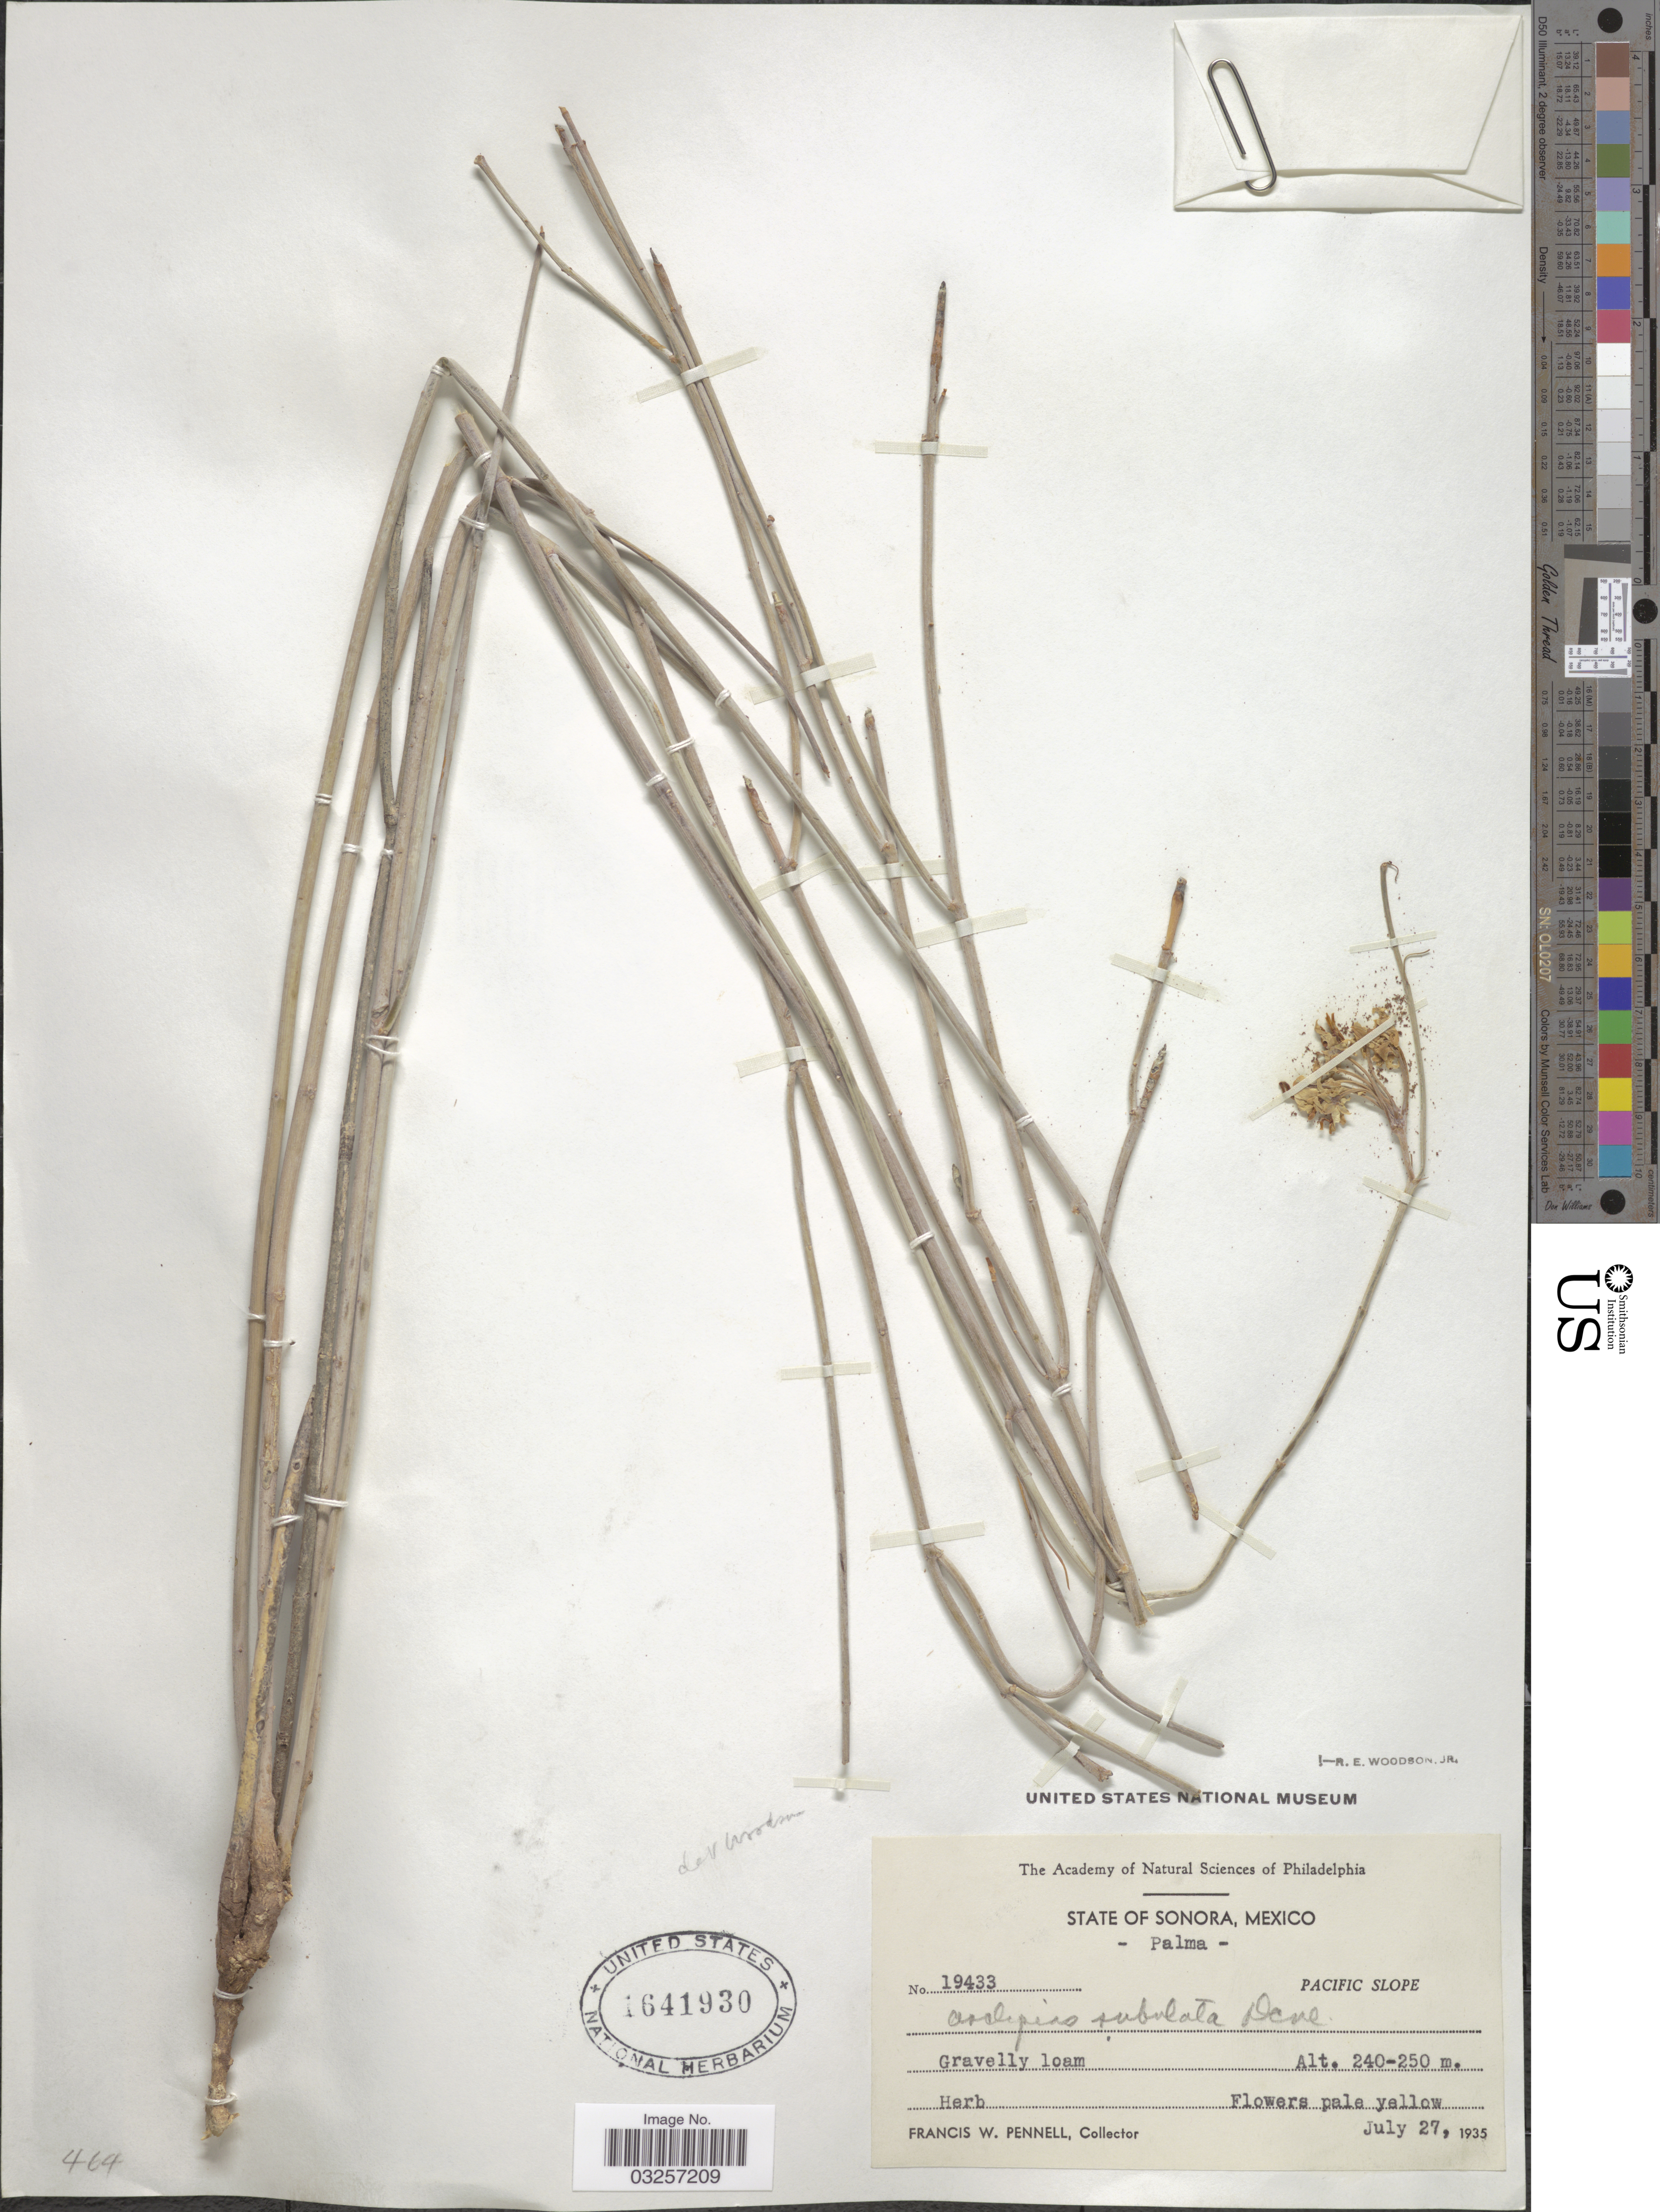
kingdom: Plantae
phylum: Tracheophyta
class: Magnoliopsida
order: Gentianales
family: Apocynaceae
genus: Asclepias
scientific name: Asclepias subulata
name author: Decne.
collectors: F. W. Pennell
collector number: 19433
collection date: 1935-07-27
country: Mexico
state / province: Sonora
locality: Palma, Pacific Slope.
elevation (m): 240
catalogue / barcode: US 1641930